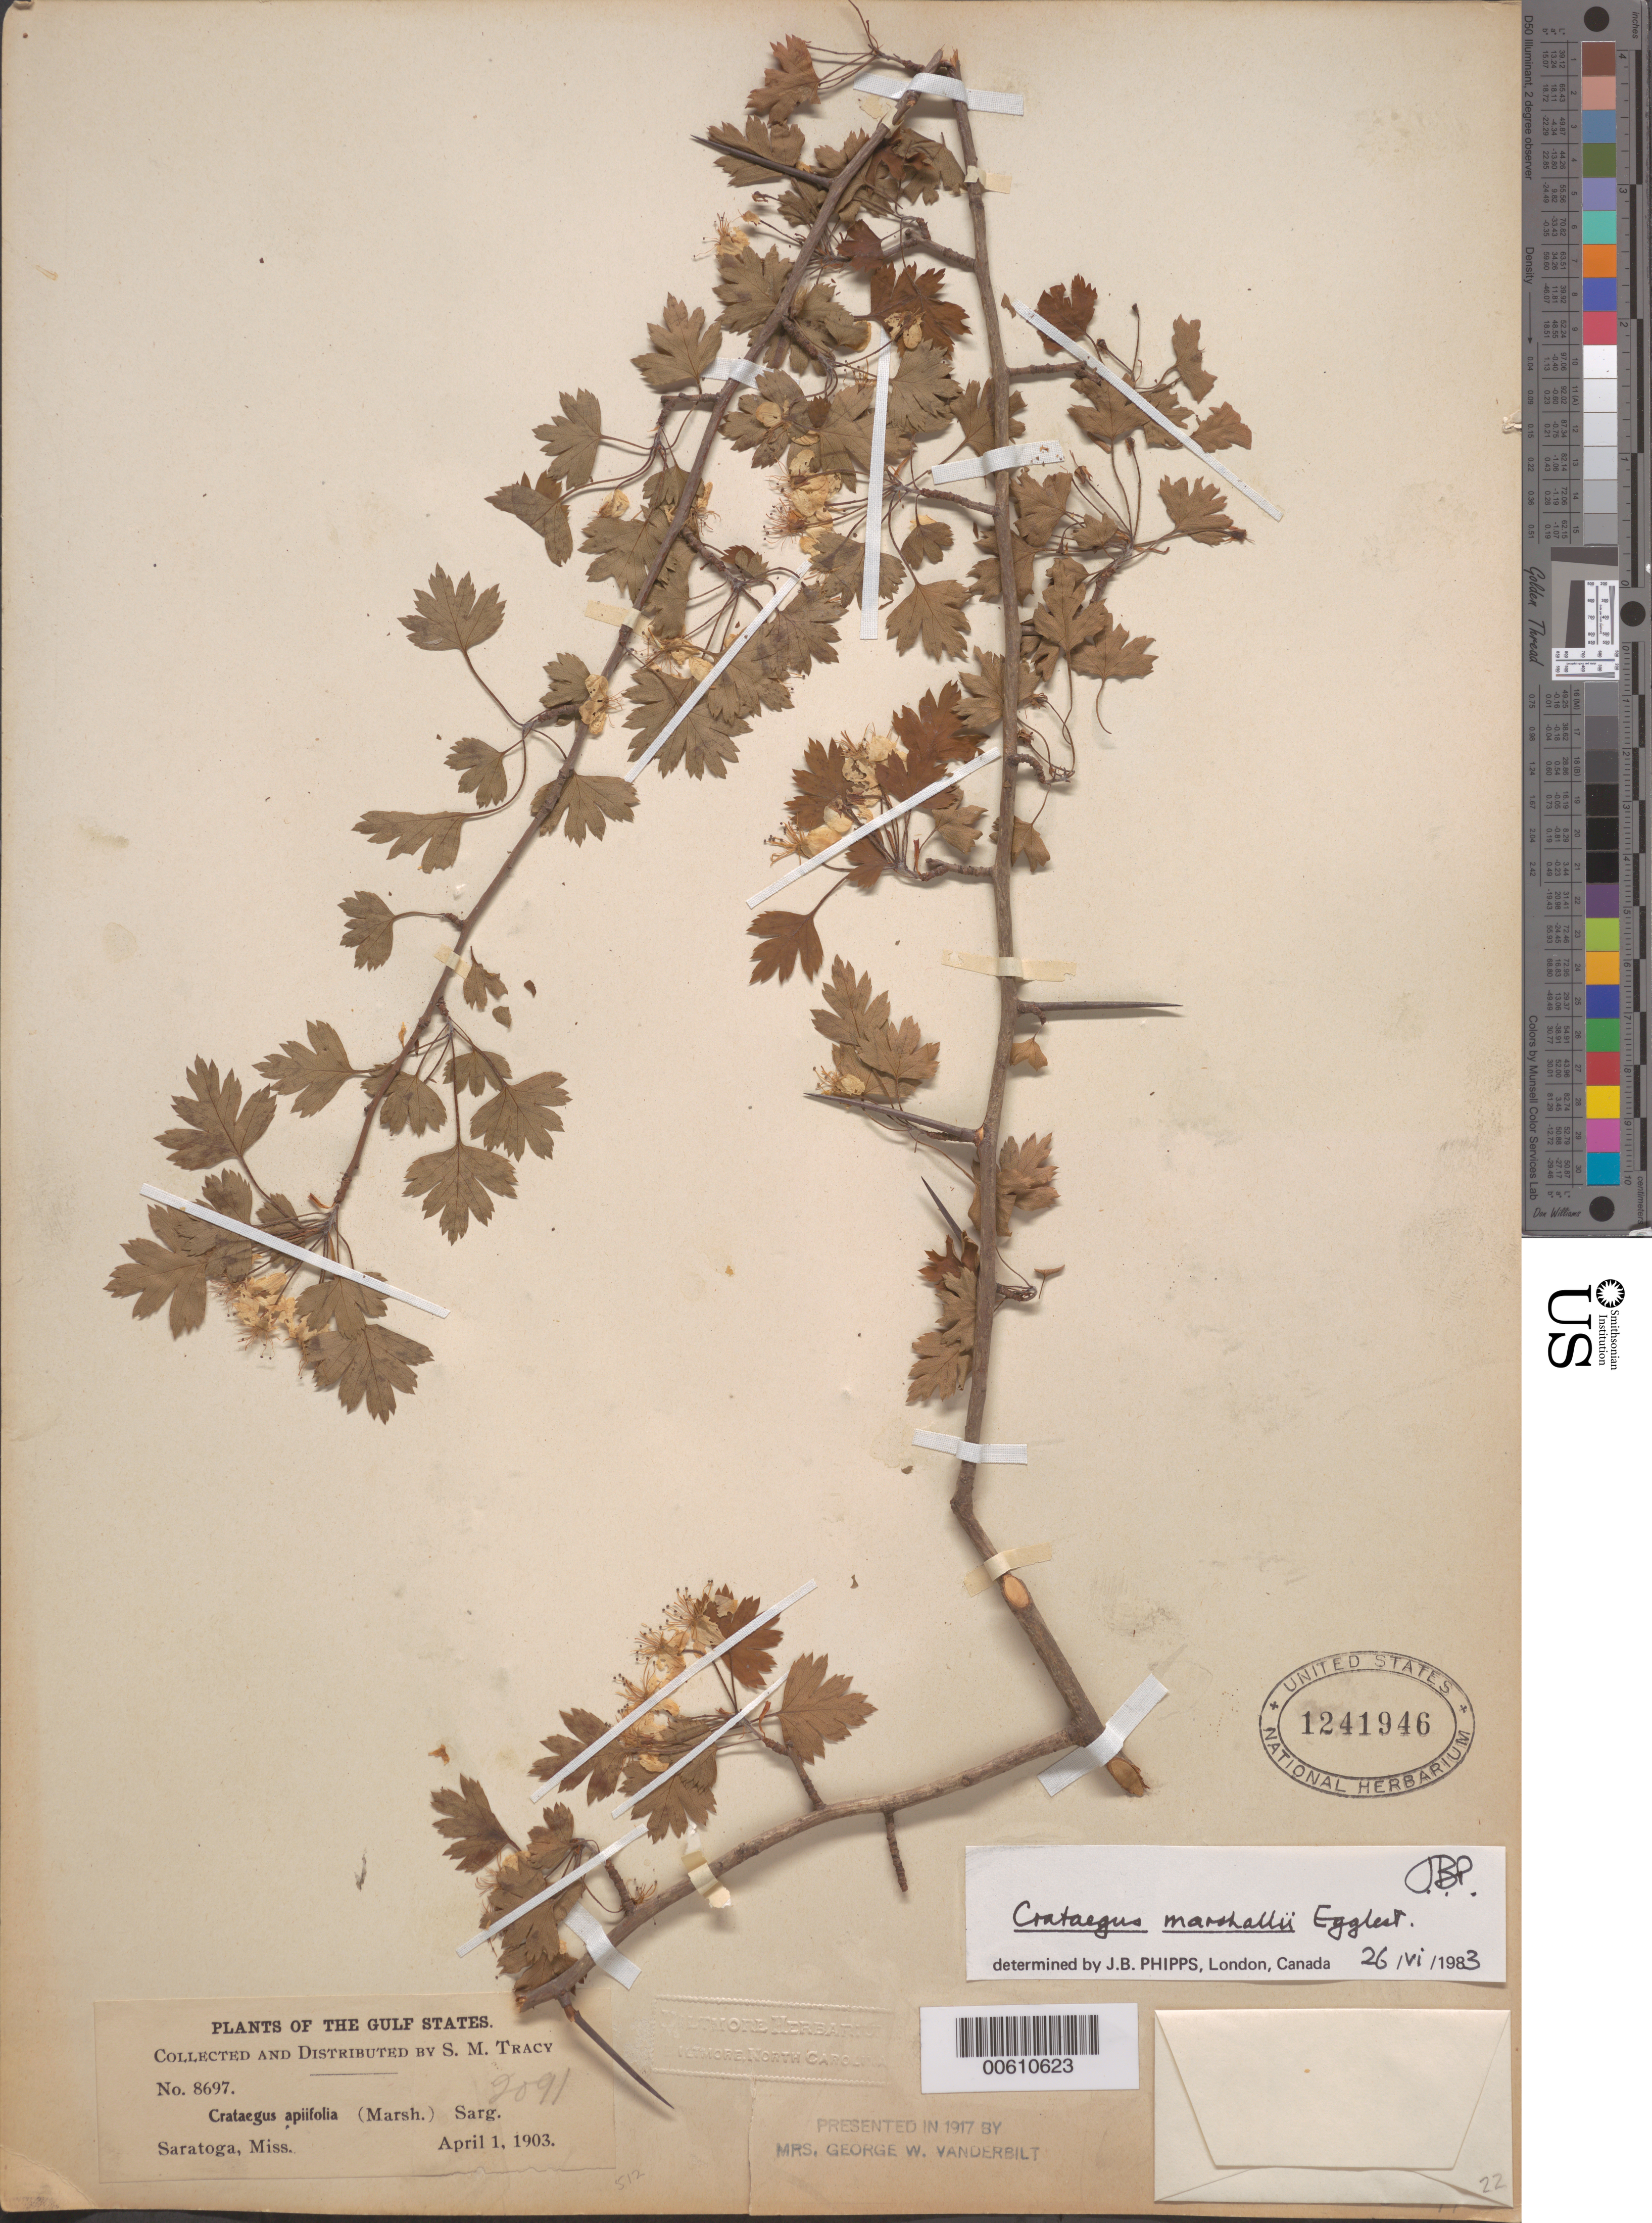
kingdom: Plantae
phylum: Tracheophyta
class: Magnoliopsida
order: Rosales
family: Rosaceae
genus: Crataegus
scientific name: Crataegus marshallii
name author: Eggl.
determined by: Phipps, James B., (UWO), University of Western Ontario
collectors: S. M. Tracy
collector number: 8697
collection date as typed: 01 Apr 1903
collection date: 1903-04-01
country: United States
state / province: Mississippi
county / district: Simpson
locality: Saratoga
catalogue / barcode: US 1241946